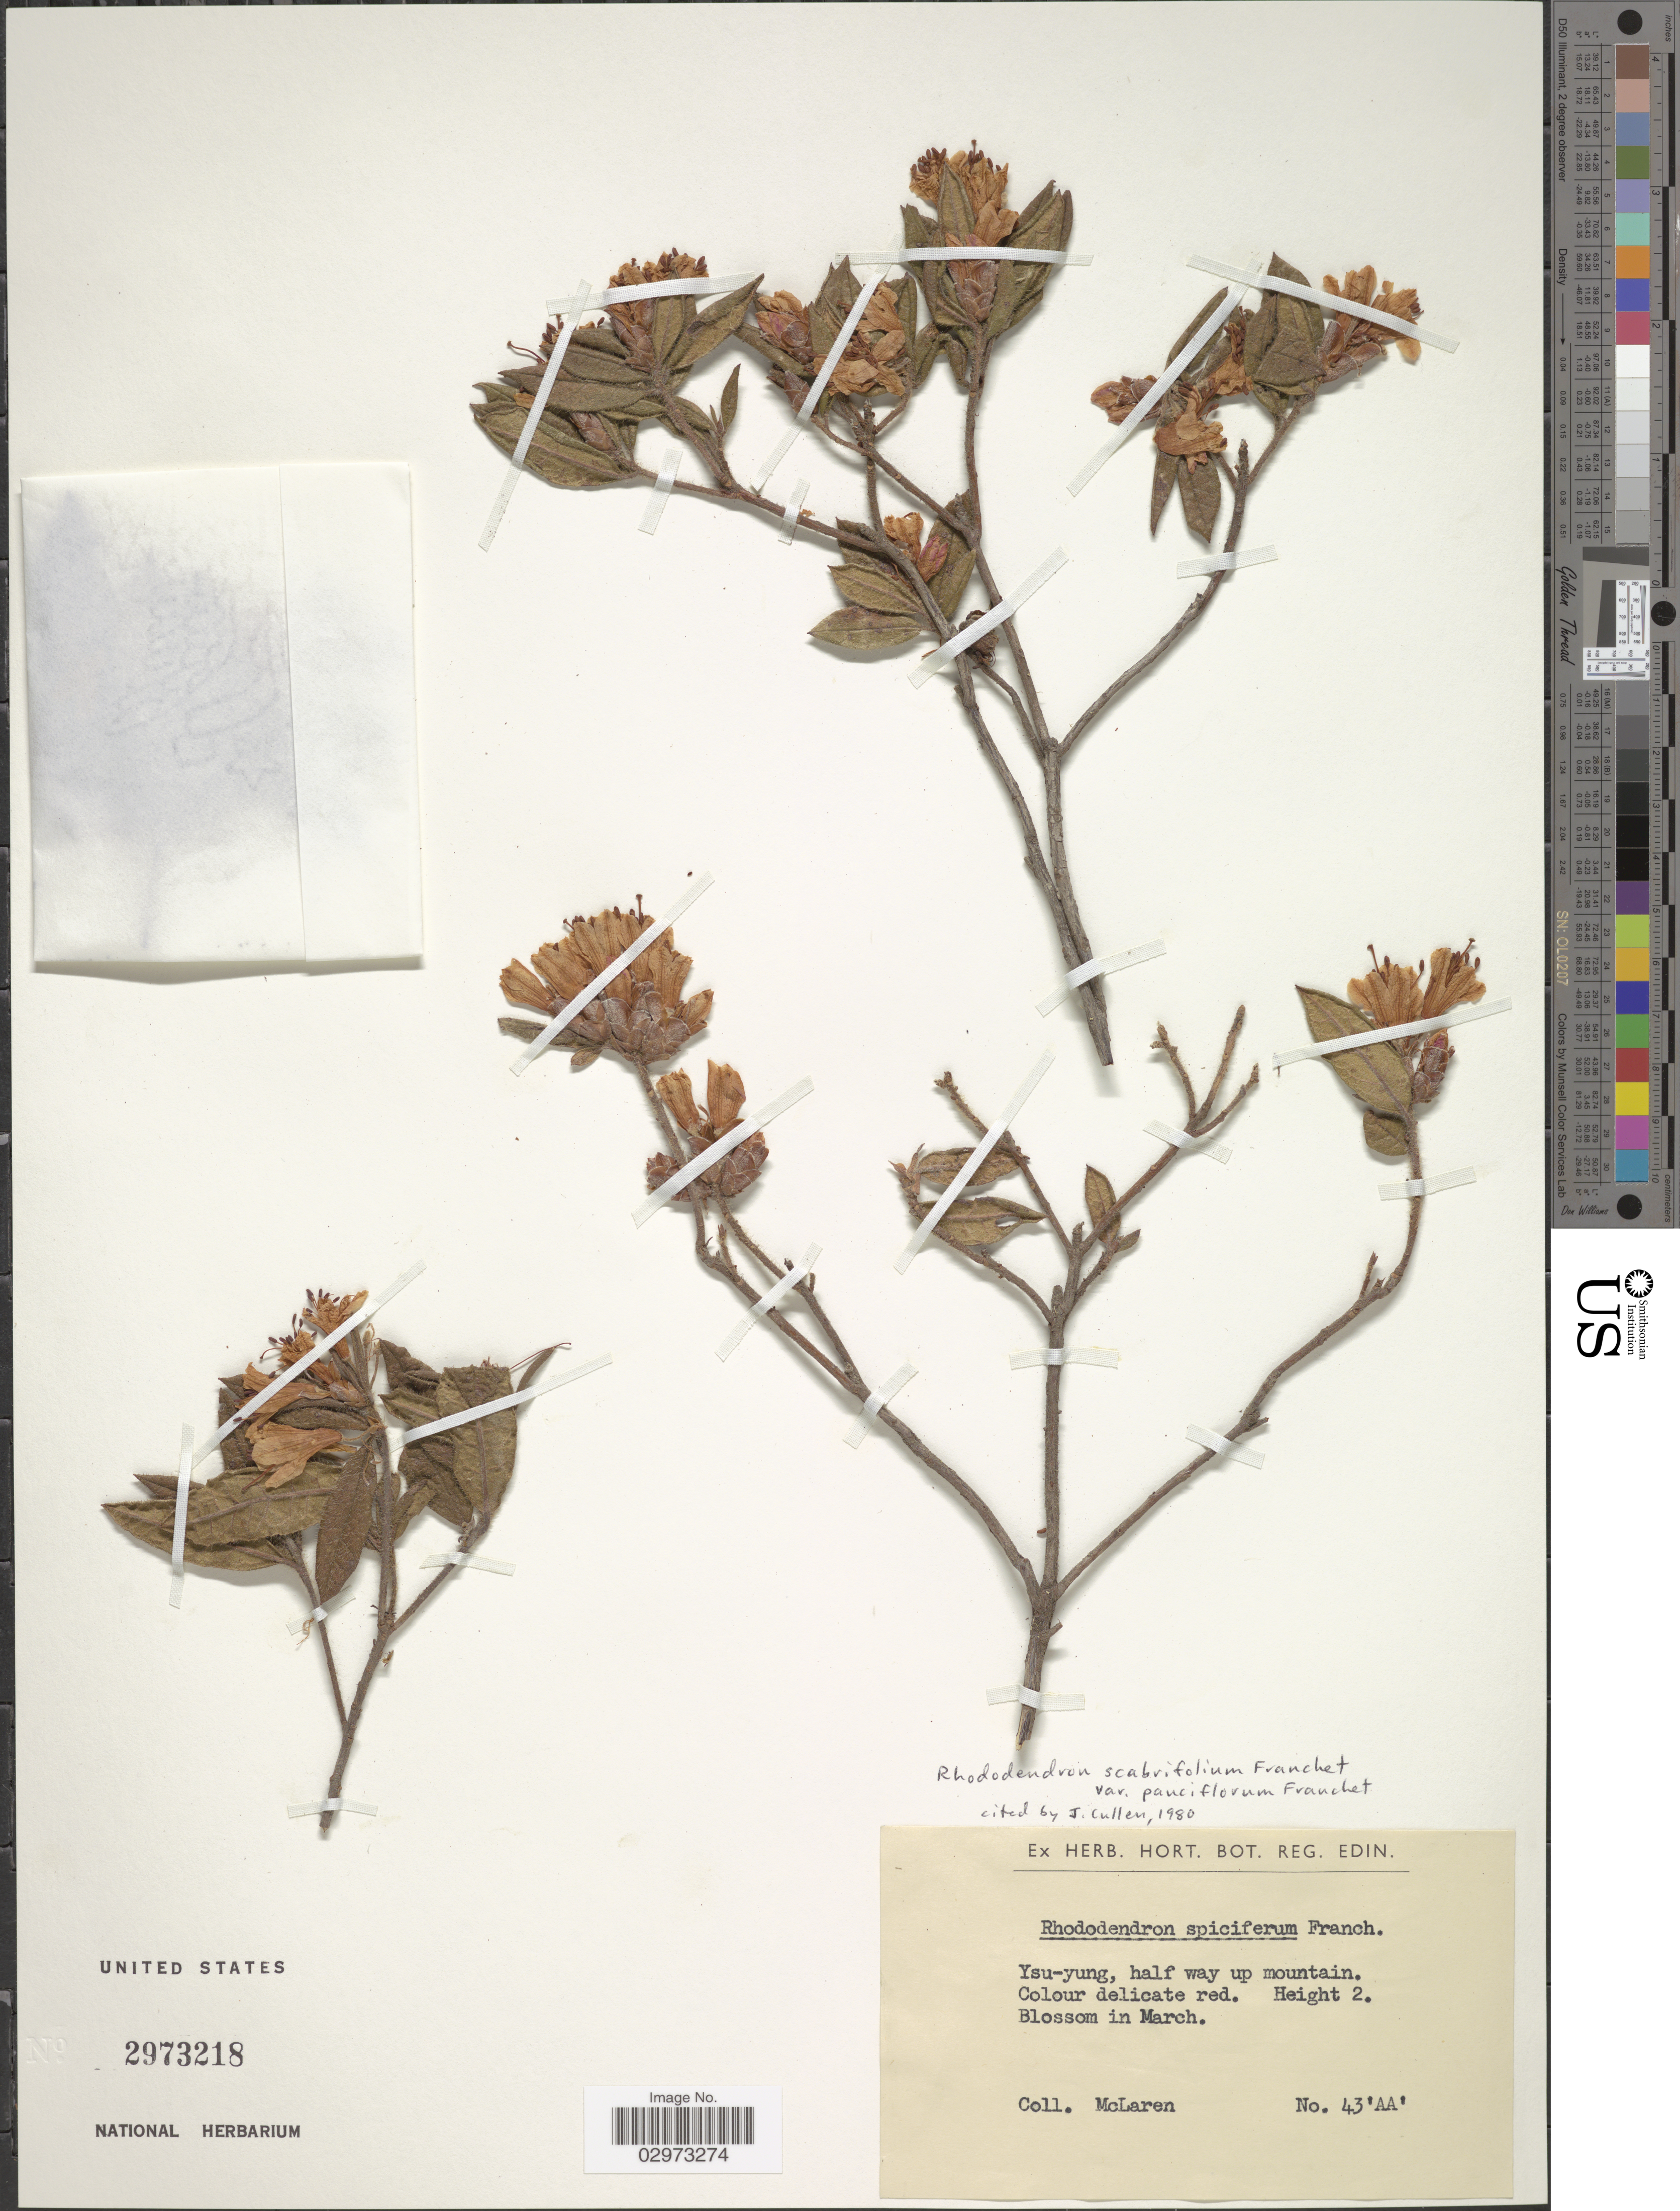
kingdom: Plantae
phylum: Tracheophyta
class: Magnoliopsida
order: Ericales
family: Ericaceae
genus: Rhododendron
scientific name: Rhododendron scabrifolium var. pauciflorum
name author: Franch.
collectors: McLaren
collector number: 43'AA'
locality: Ysu-yung, half way up mountain.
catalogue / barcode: US 2973218